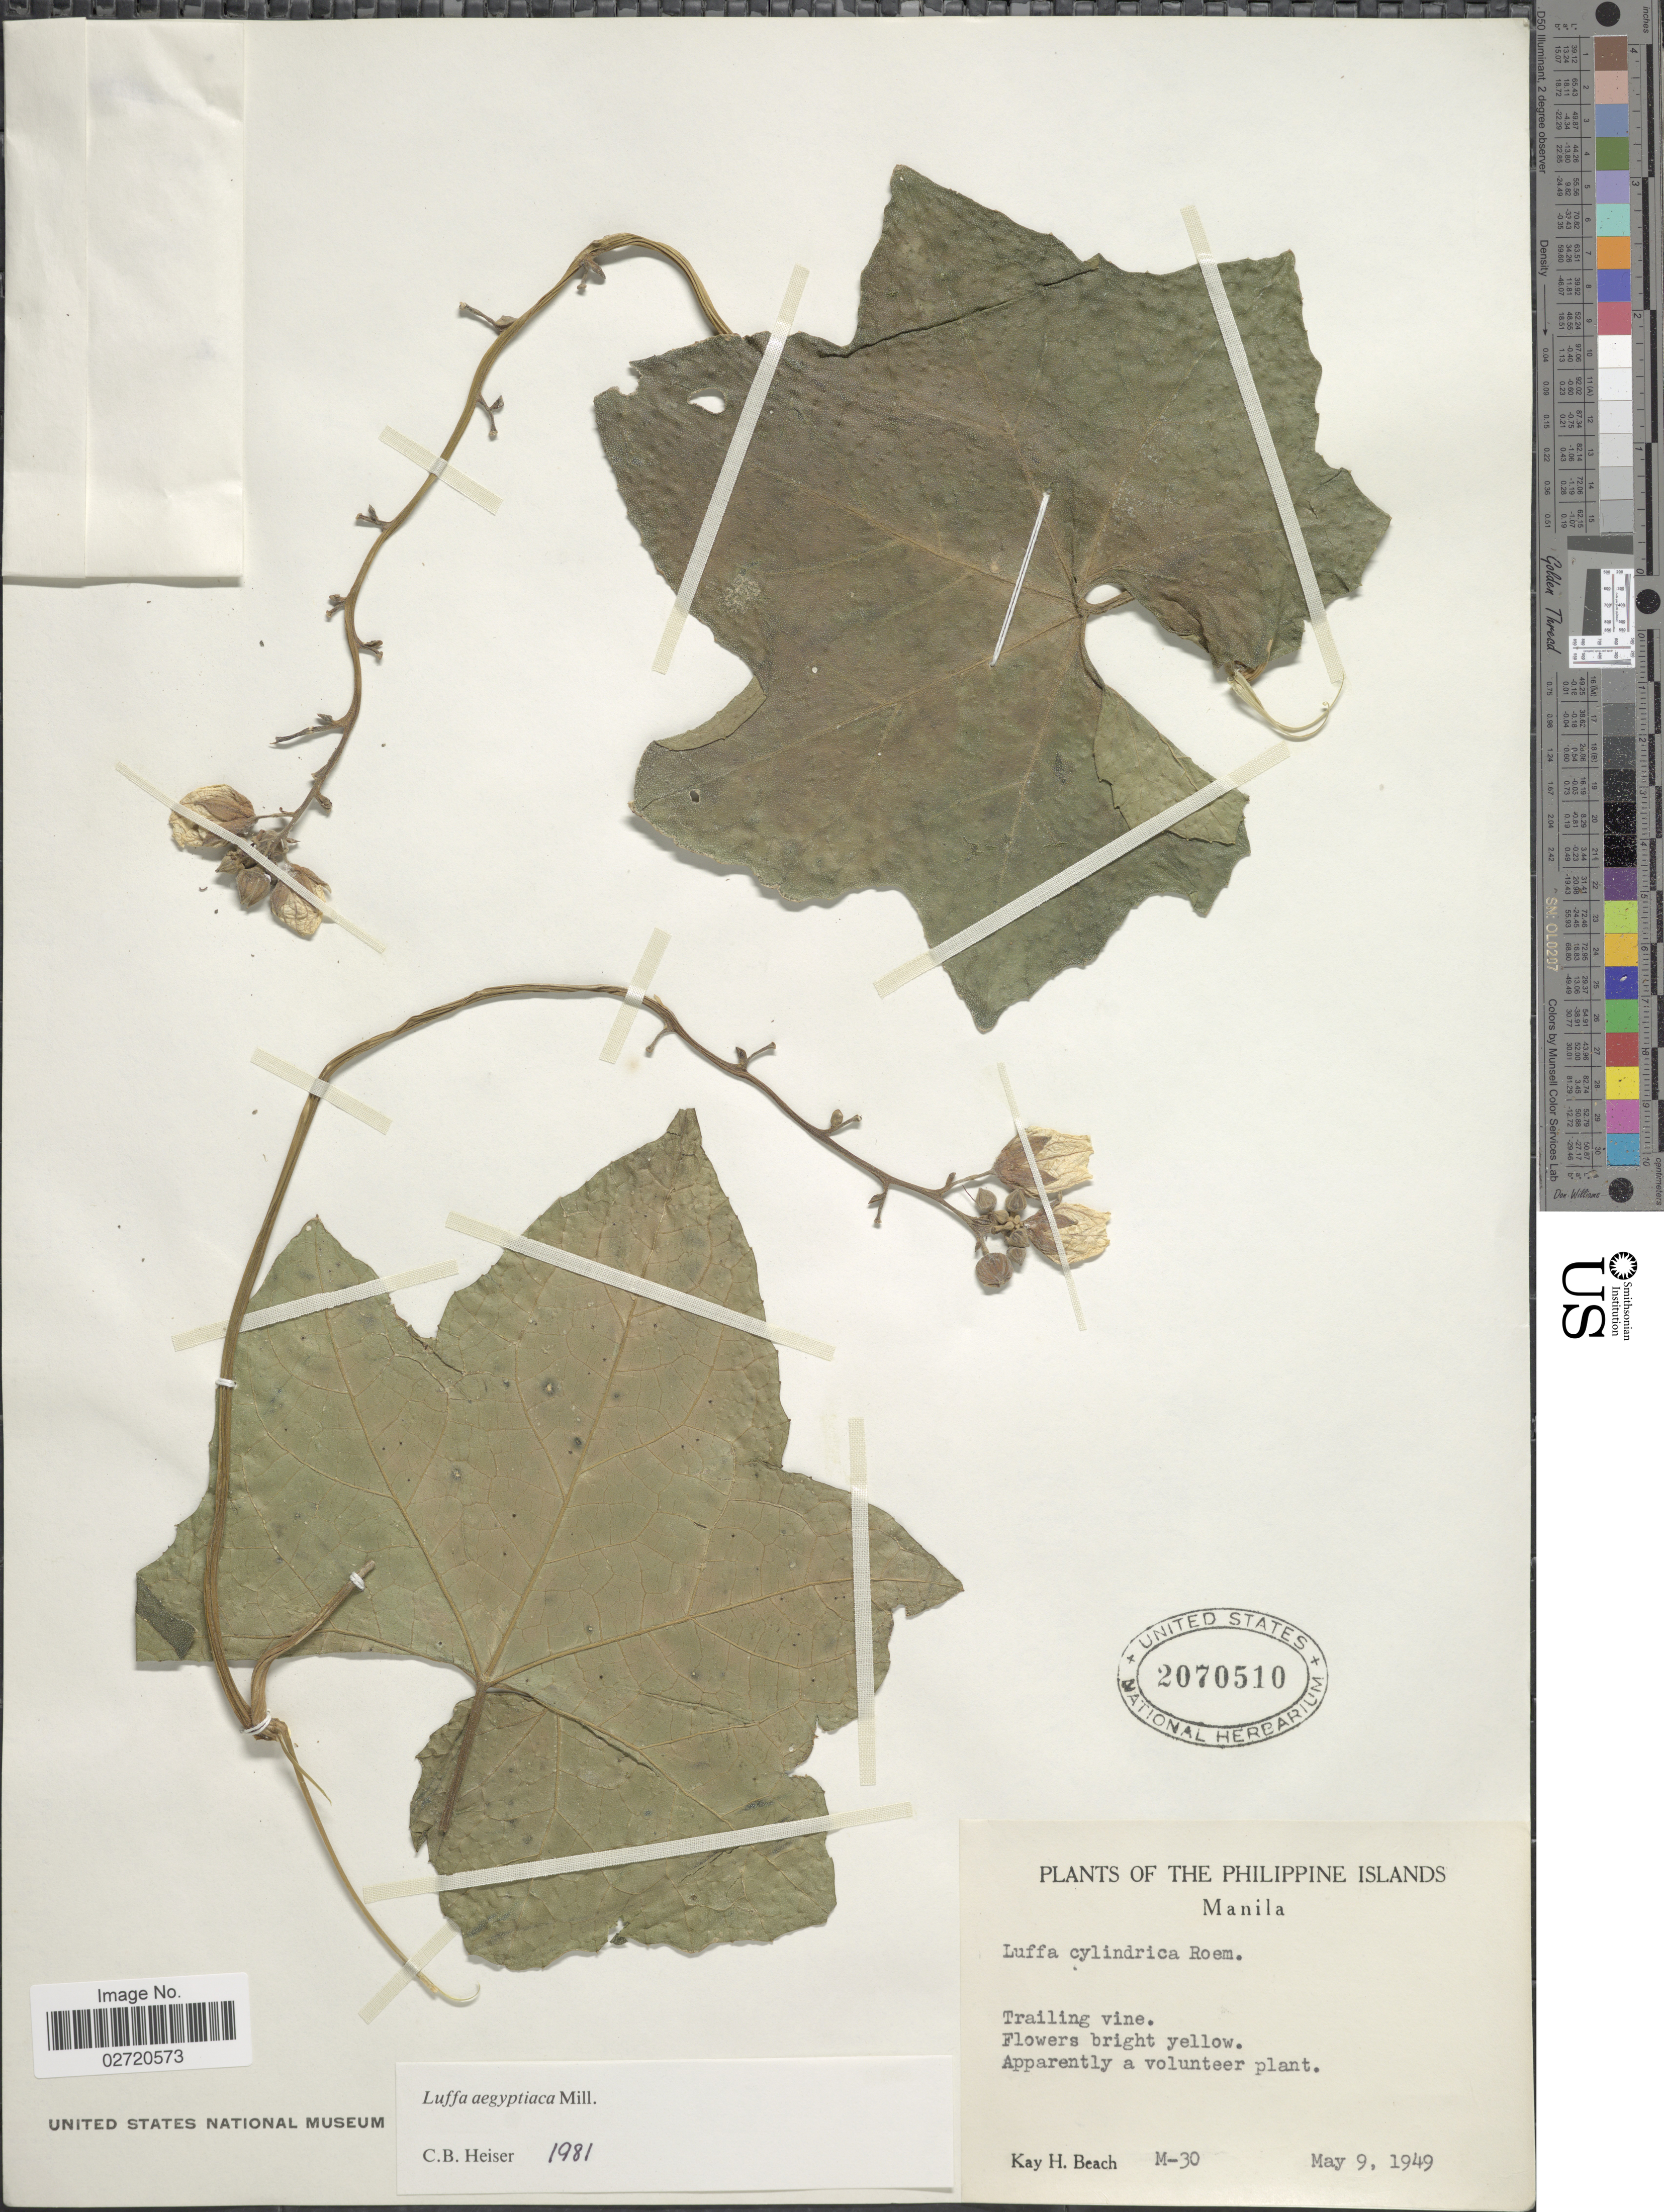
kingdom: Plantae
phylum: Tracheophyta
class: Magnoliopsida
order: Cucurbitales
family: Cucurbitaceae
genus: Luffa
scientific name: Luffa aegyptiaca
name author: Mill.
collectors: K. H. Beach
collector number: M-30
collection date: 1949-05-09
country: Philippines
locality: Manila. Trailing vine.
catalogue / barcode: US 2070510